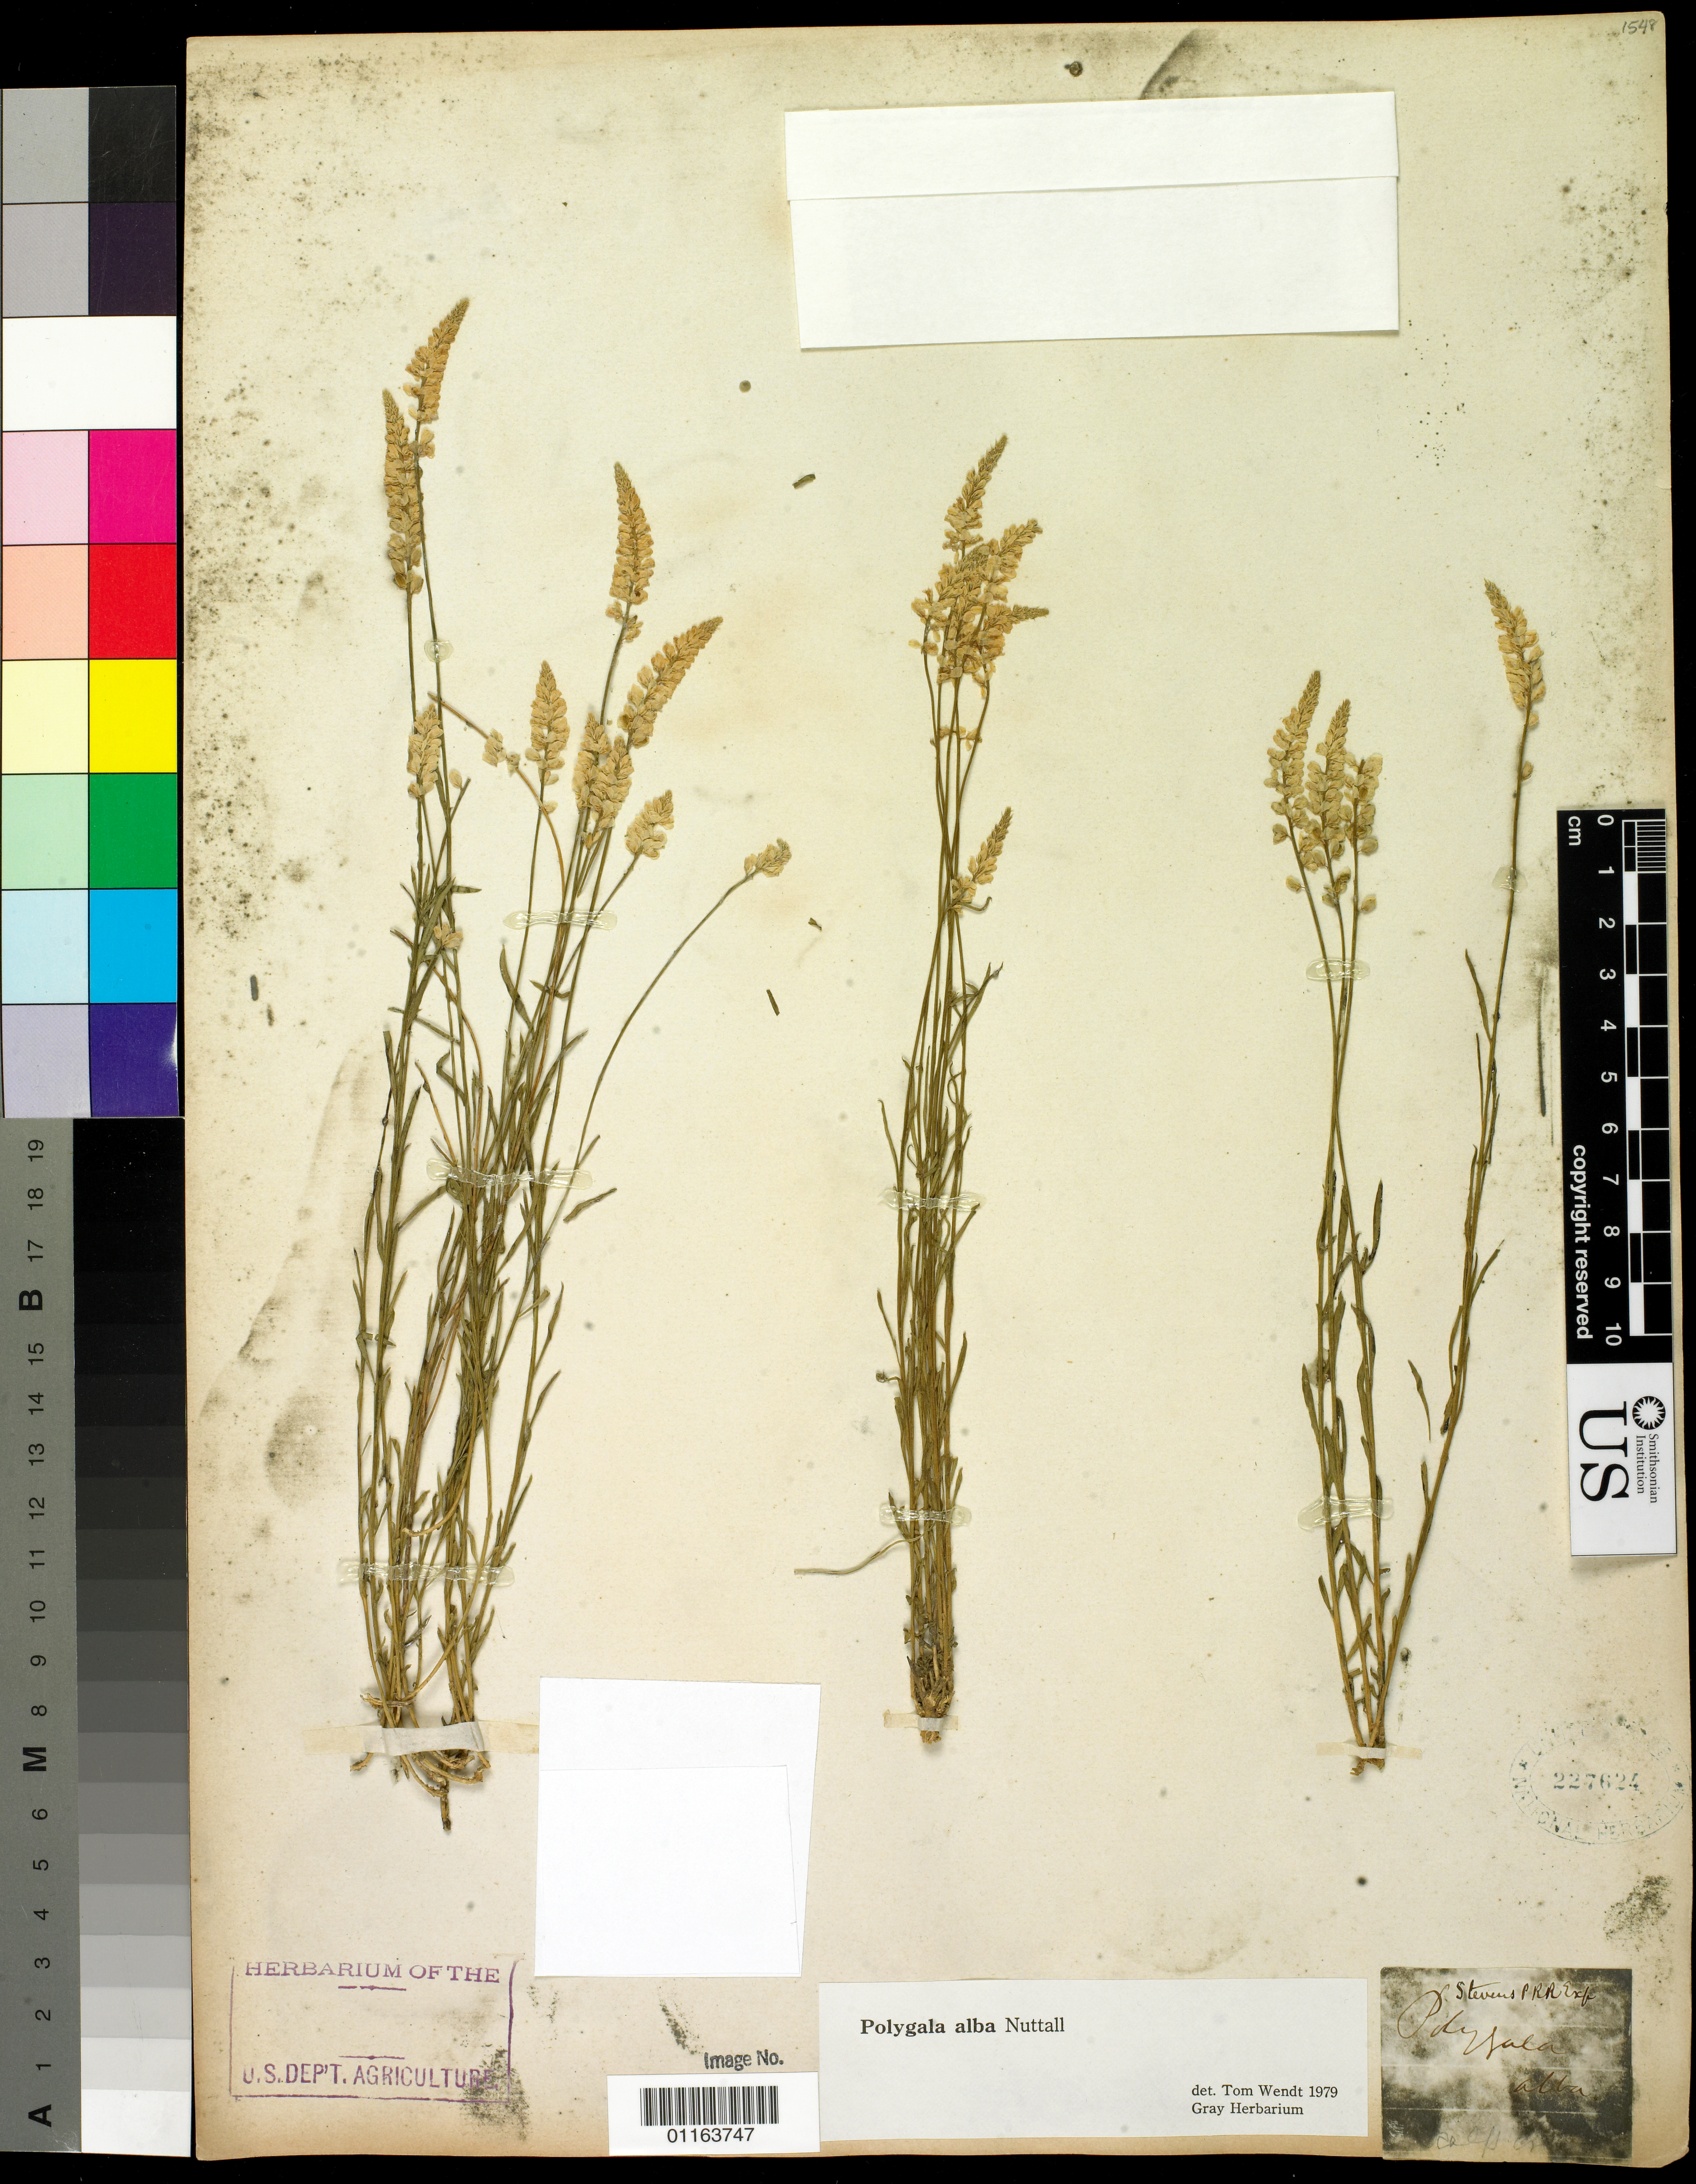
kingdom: Plantae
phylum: Tracheophyta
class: Magnoliopsida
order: Fabales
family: Polygalaceae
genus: Polygala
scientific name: Polygala alba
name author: Nutt.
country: Canada / United States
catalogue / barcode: US 227624